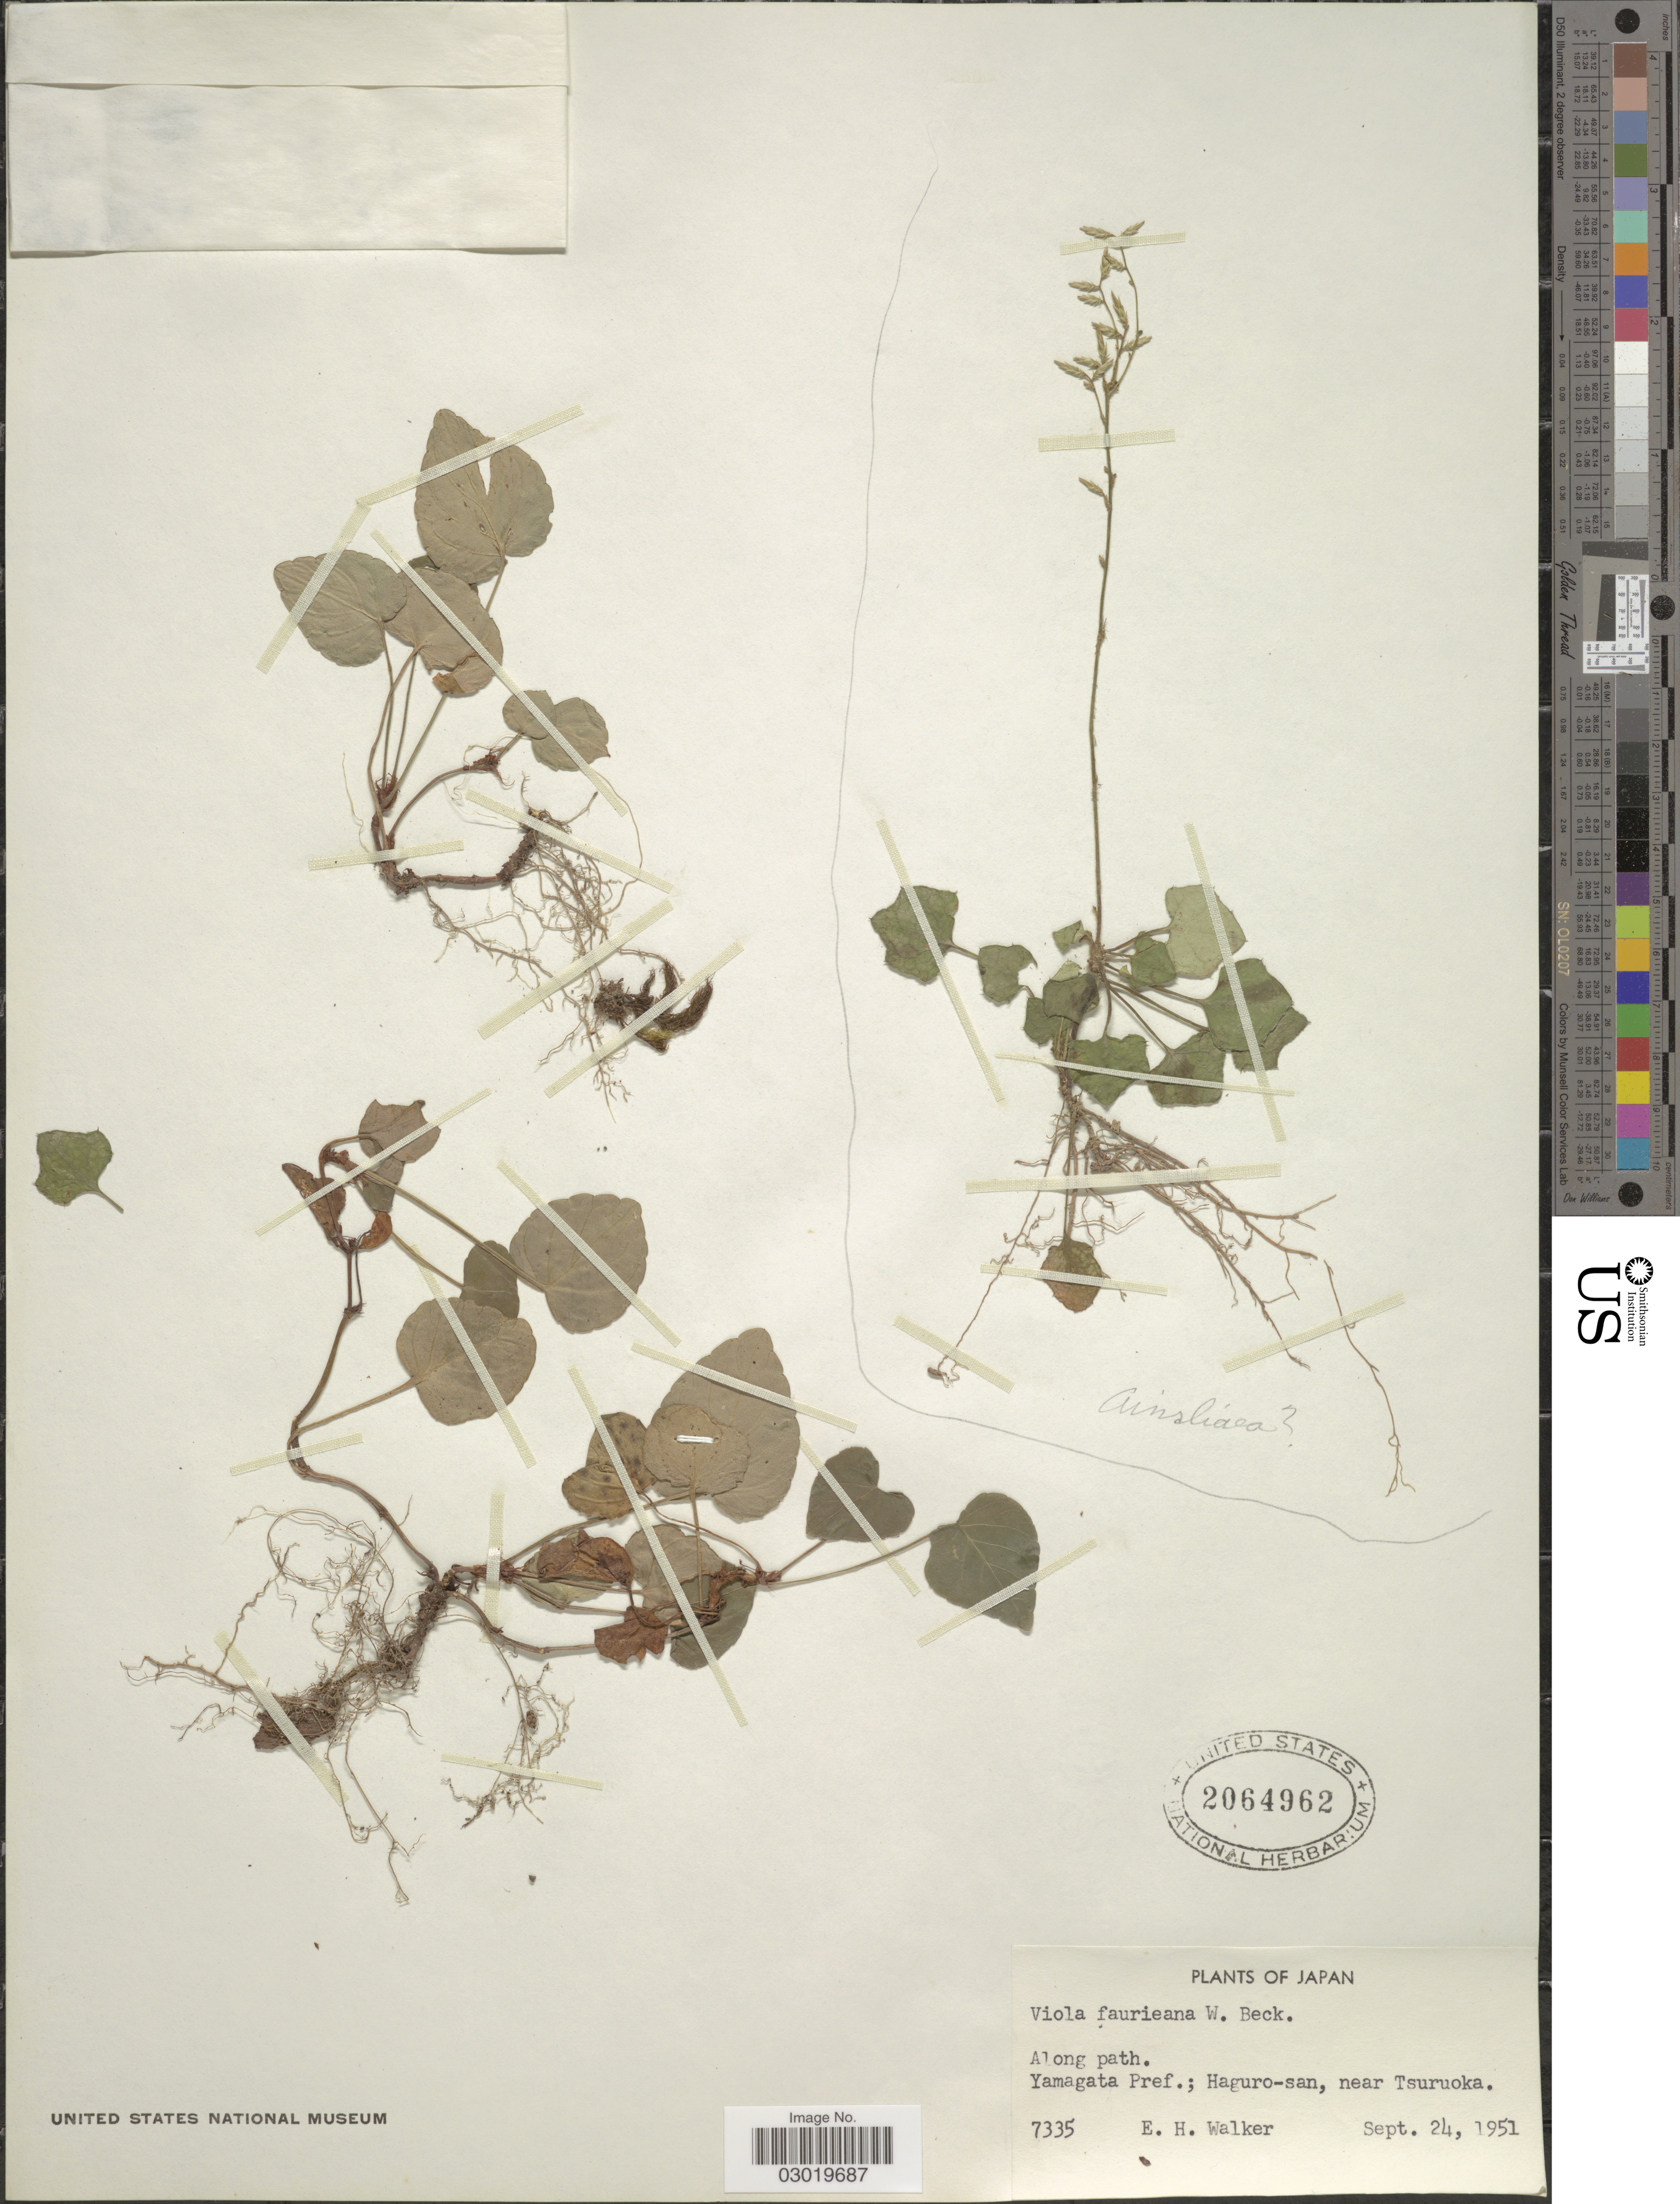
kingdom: Plantae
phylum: Tracheophyta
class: Magnoliopsida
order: Malpighiales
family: Violaceae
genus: Viola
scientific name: Viola faurieana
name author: W. Becker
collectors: E. H. Walker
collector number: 7335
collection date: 1951-09-24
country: Japan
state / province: Yamagata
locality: Yamagata Pref.; Haguro-san, near Tsuruoka.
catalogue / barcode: US 2064962